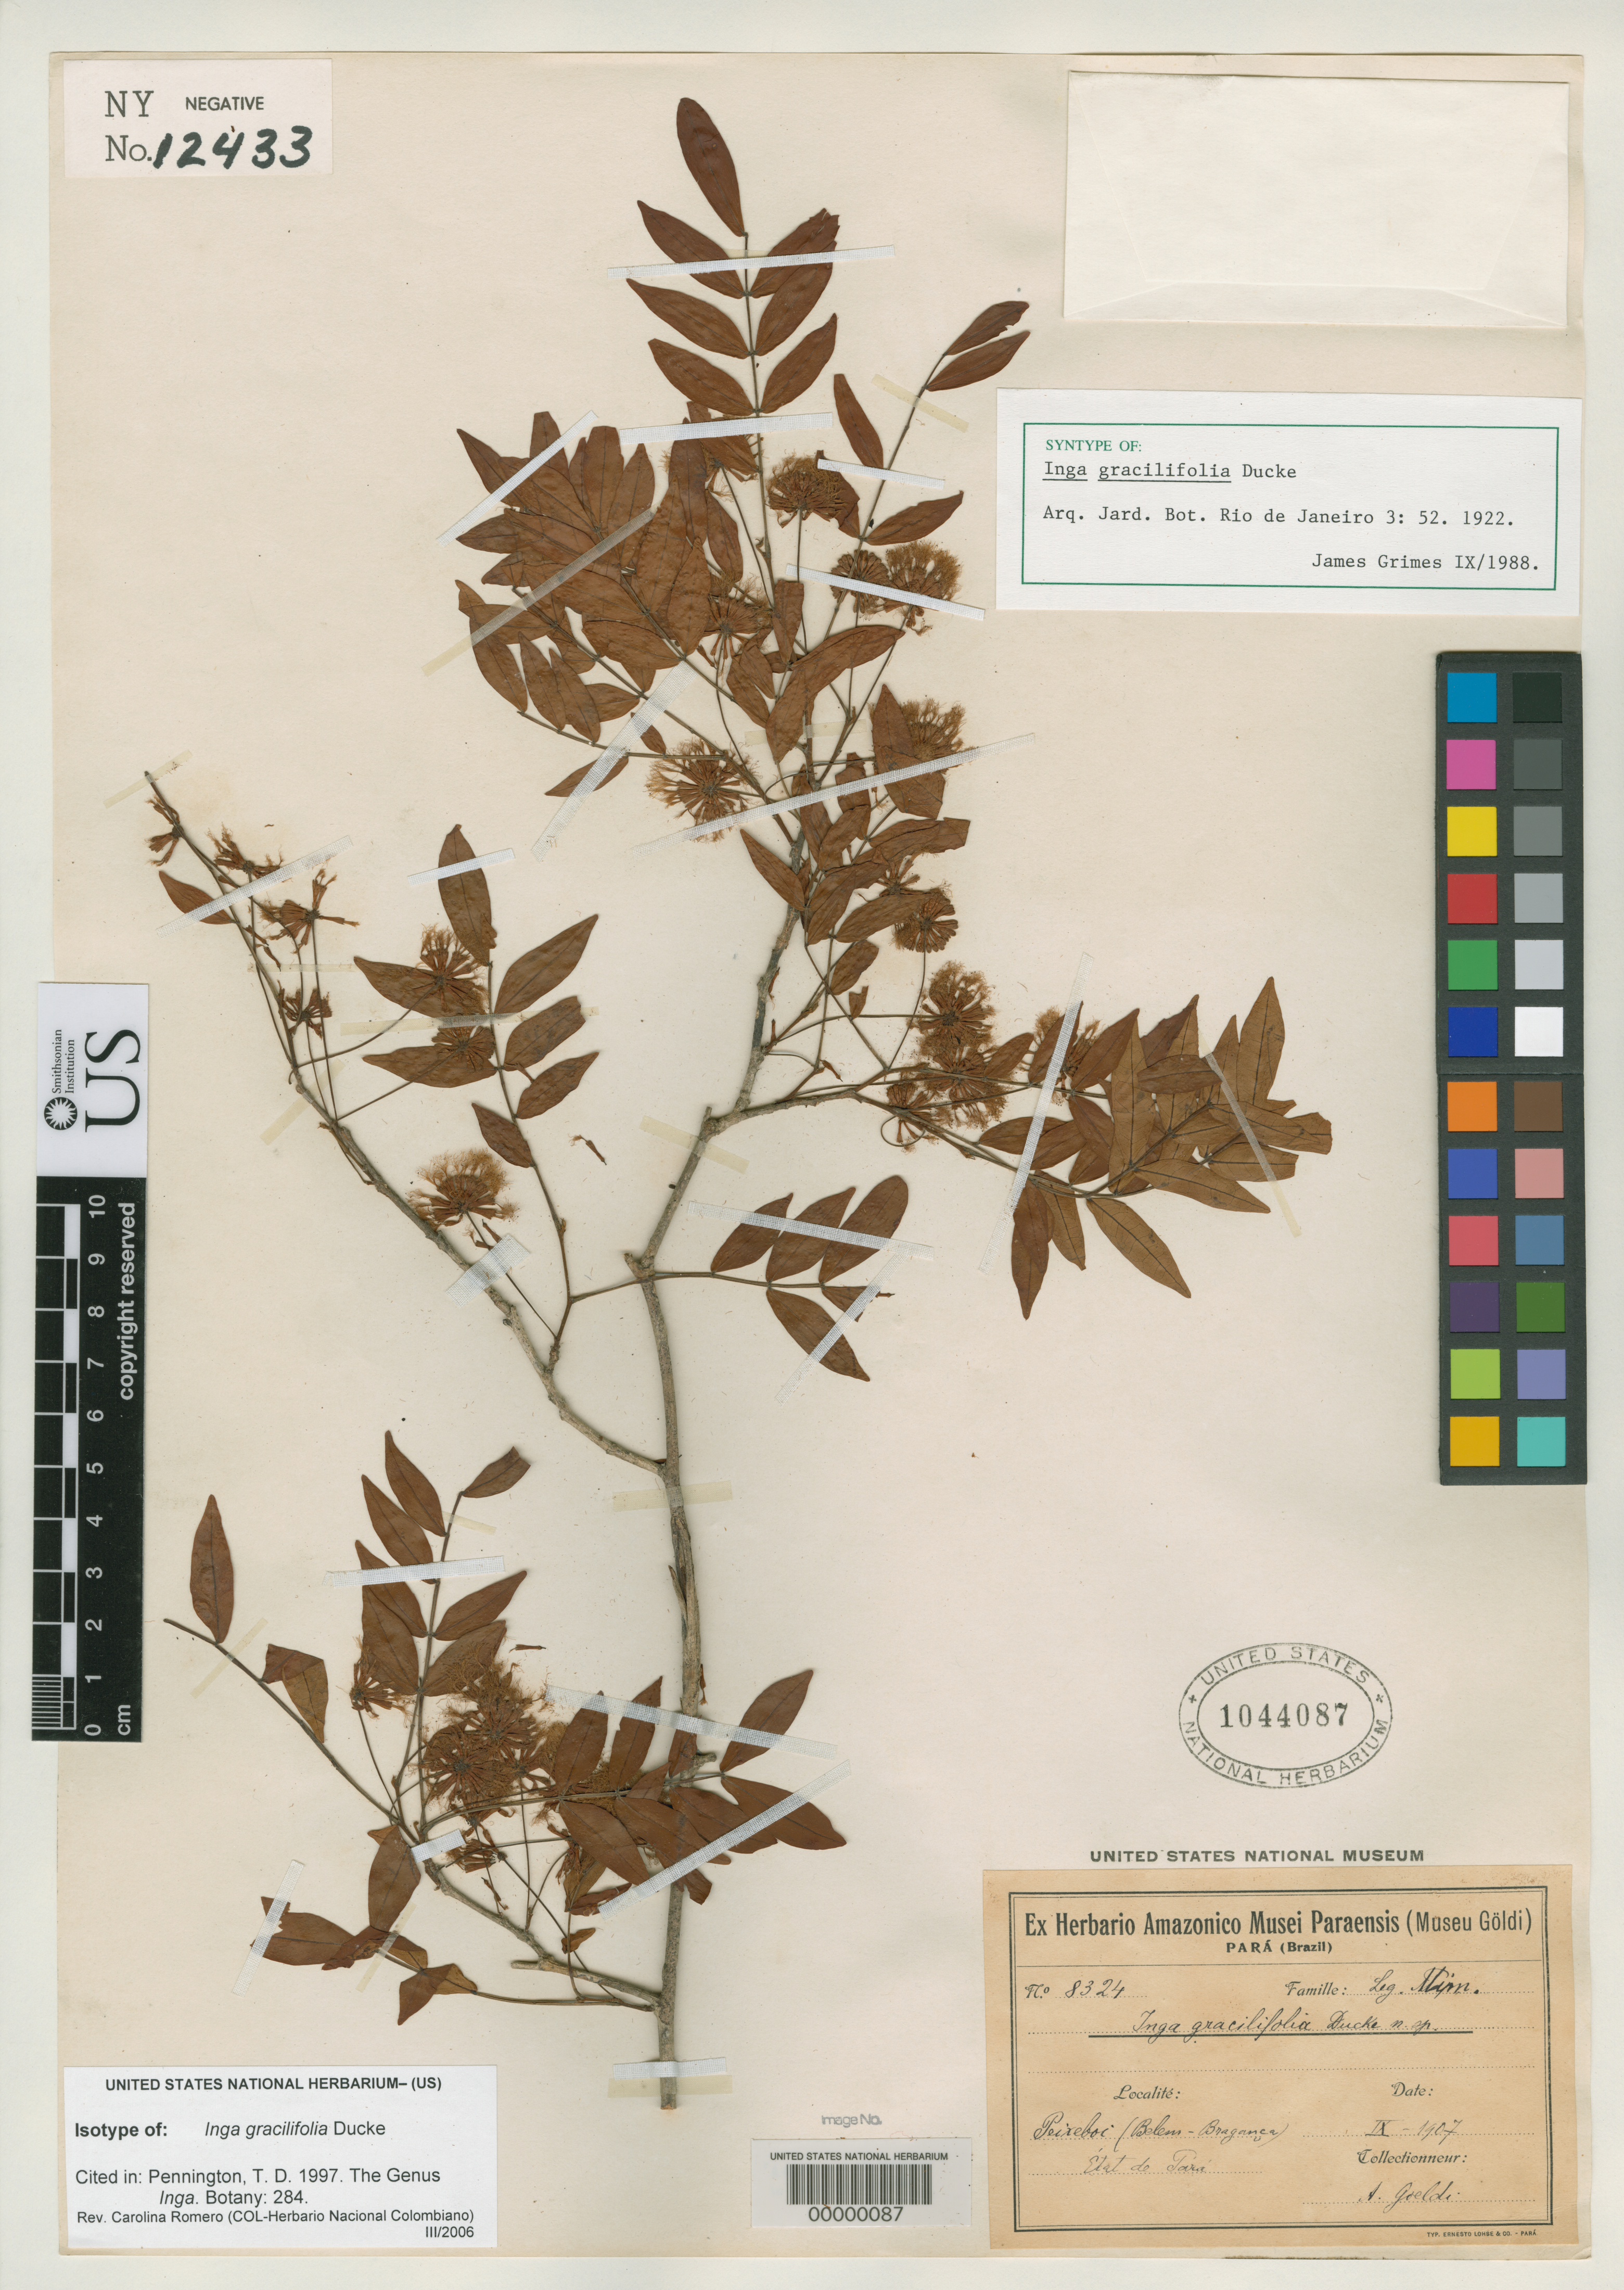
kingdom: Plantae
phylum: Tracheophyta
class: Magnoliopsida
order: Fabales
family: Fabaceae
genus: Inga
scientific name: Inga gracilifolia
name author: Ducke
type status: Isolectotype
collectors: E. Goeldi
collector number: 8324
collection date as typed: Sep 1907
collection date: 1907-09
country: Brazil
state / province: Pará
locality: Peixeboi (Belem-Braganca).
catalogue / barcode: US 1044087